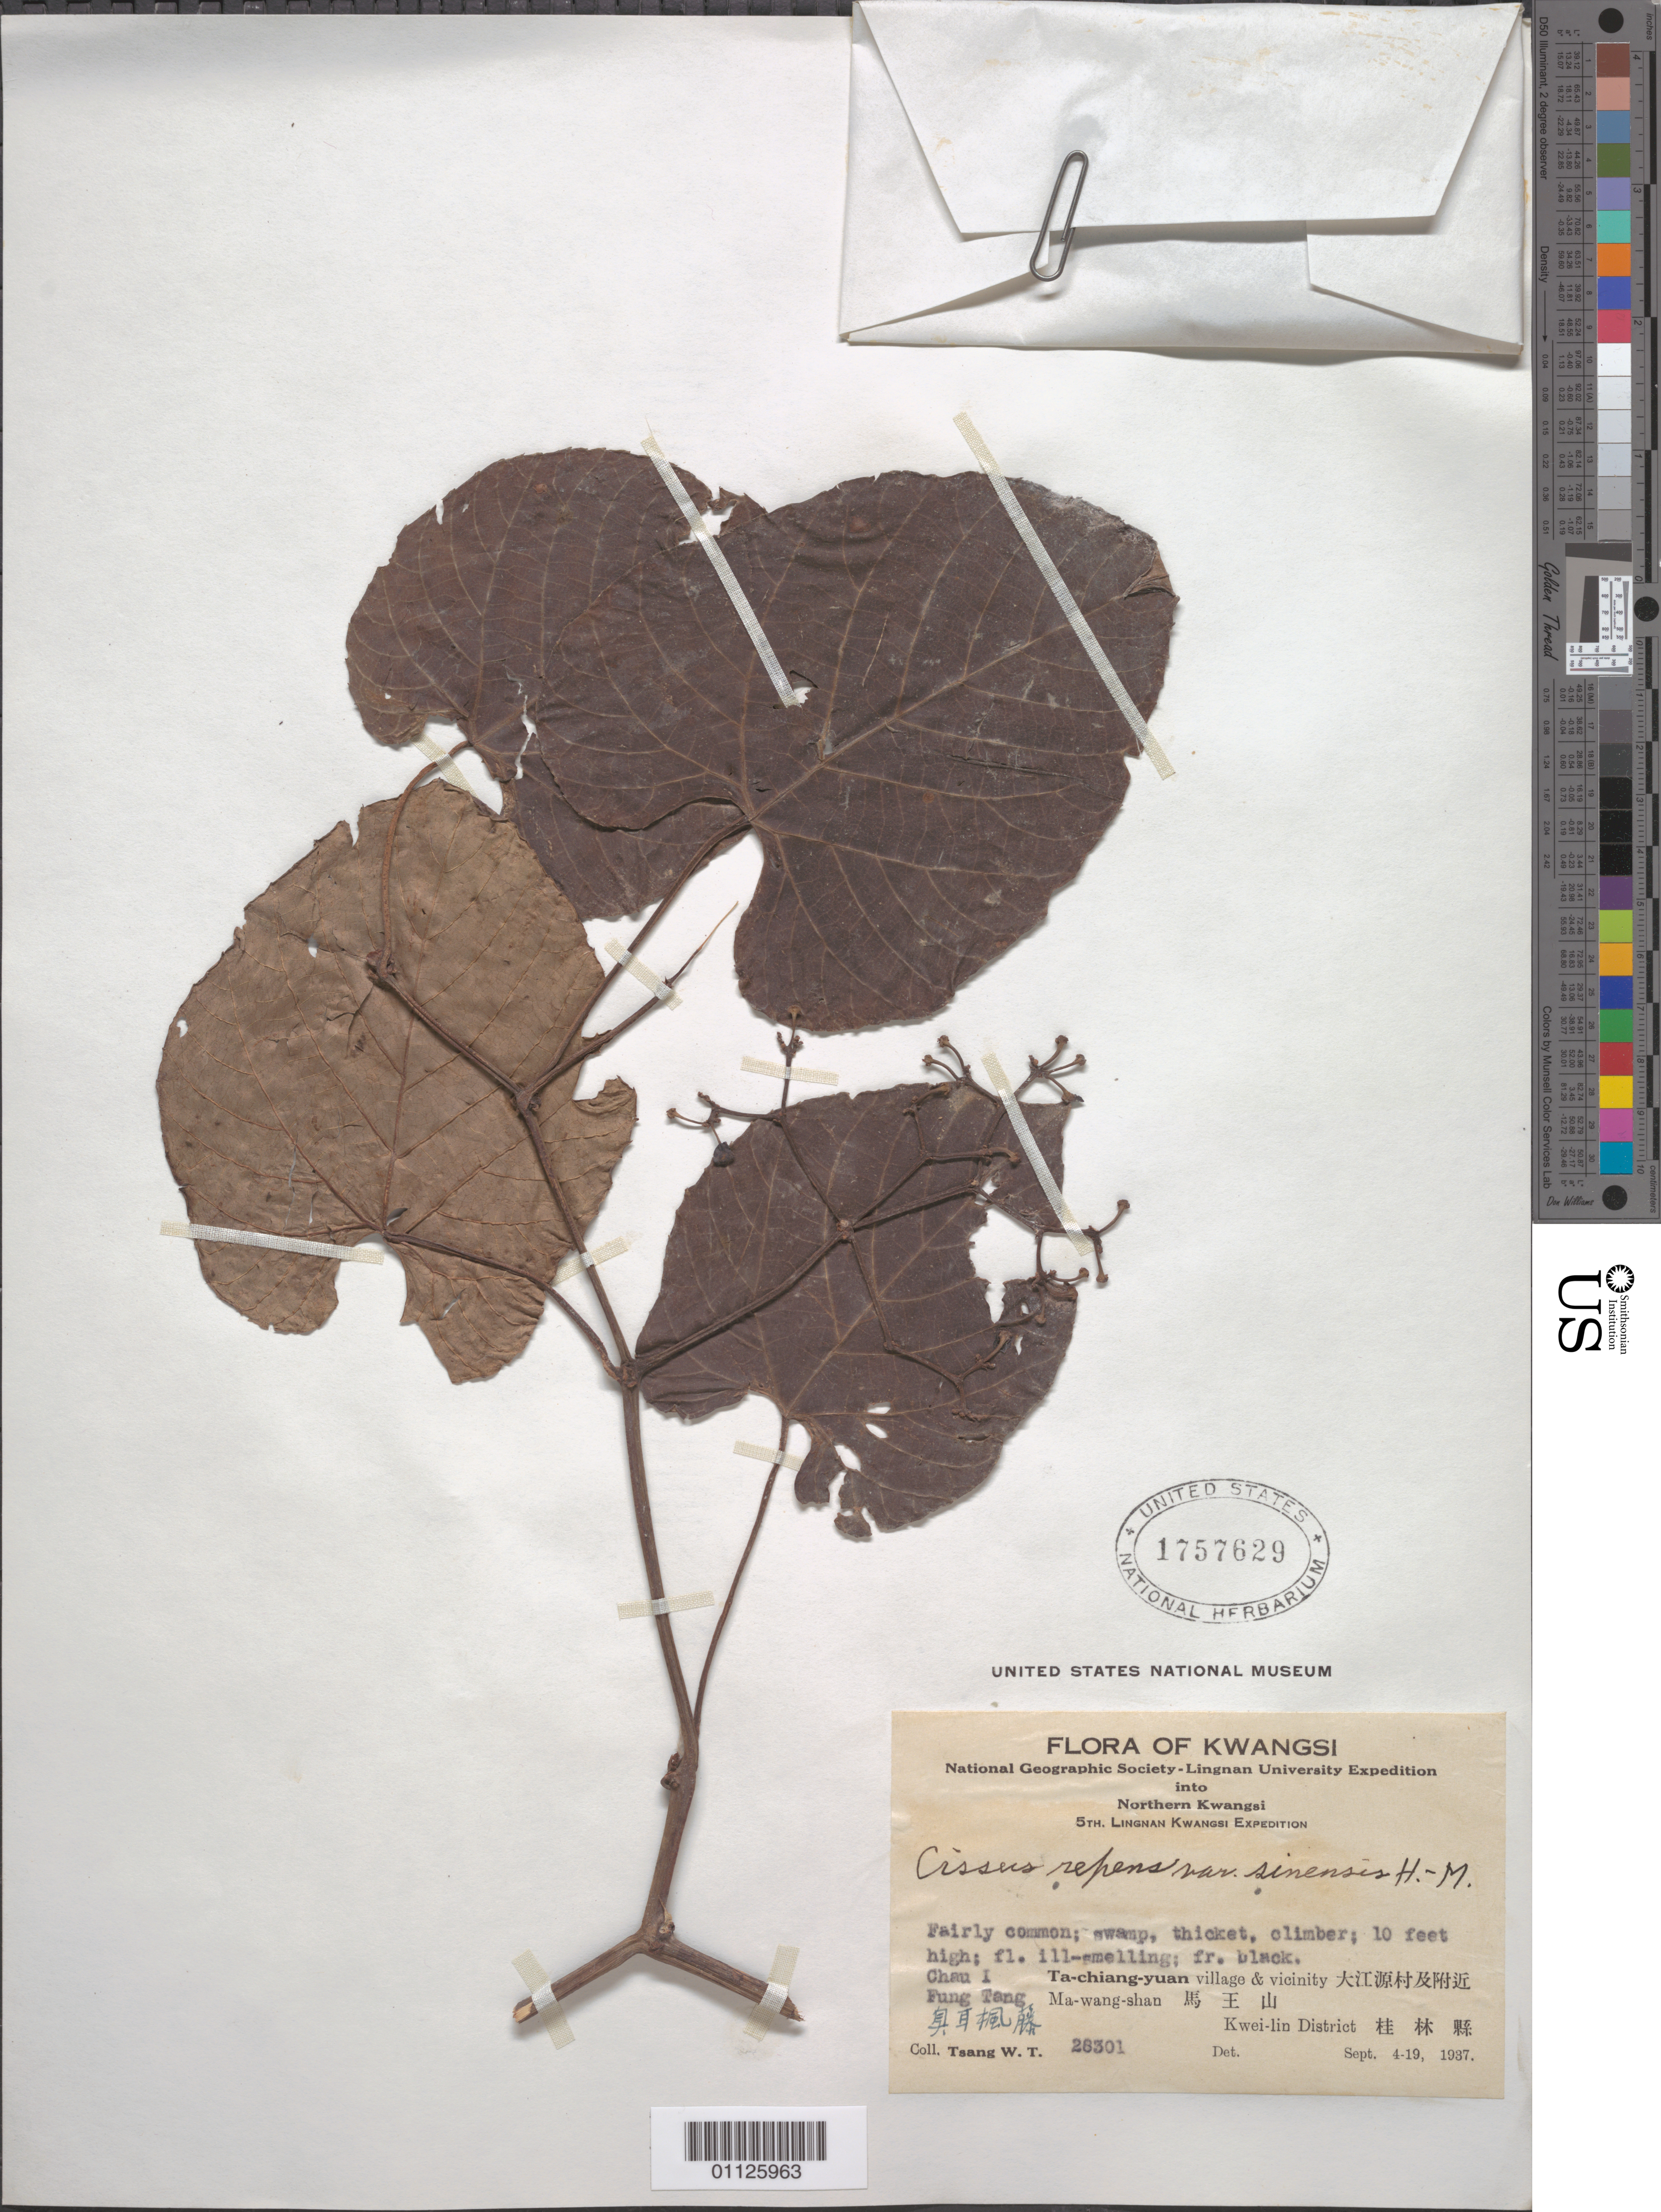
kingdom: Plantae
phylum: Tracheophyta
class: Magnoliopsida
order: Vitales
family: Vitaceae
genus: Cissus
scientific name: Cissus repens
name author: Lam.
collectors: W. T. Tsang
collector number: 28301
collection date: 1937-09-04/1937-09-19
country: China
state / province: Guangxi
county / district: Kwei-Iin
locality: Ta-chiang-yuan village & vicinity. Ma-wang-shan.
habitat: Fairly common; swamp, thicket, climber.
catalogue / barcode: US 1757629